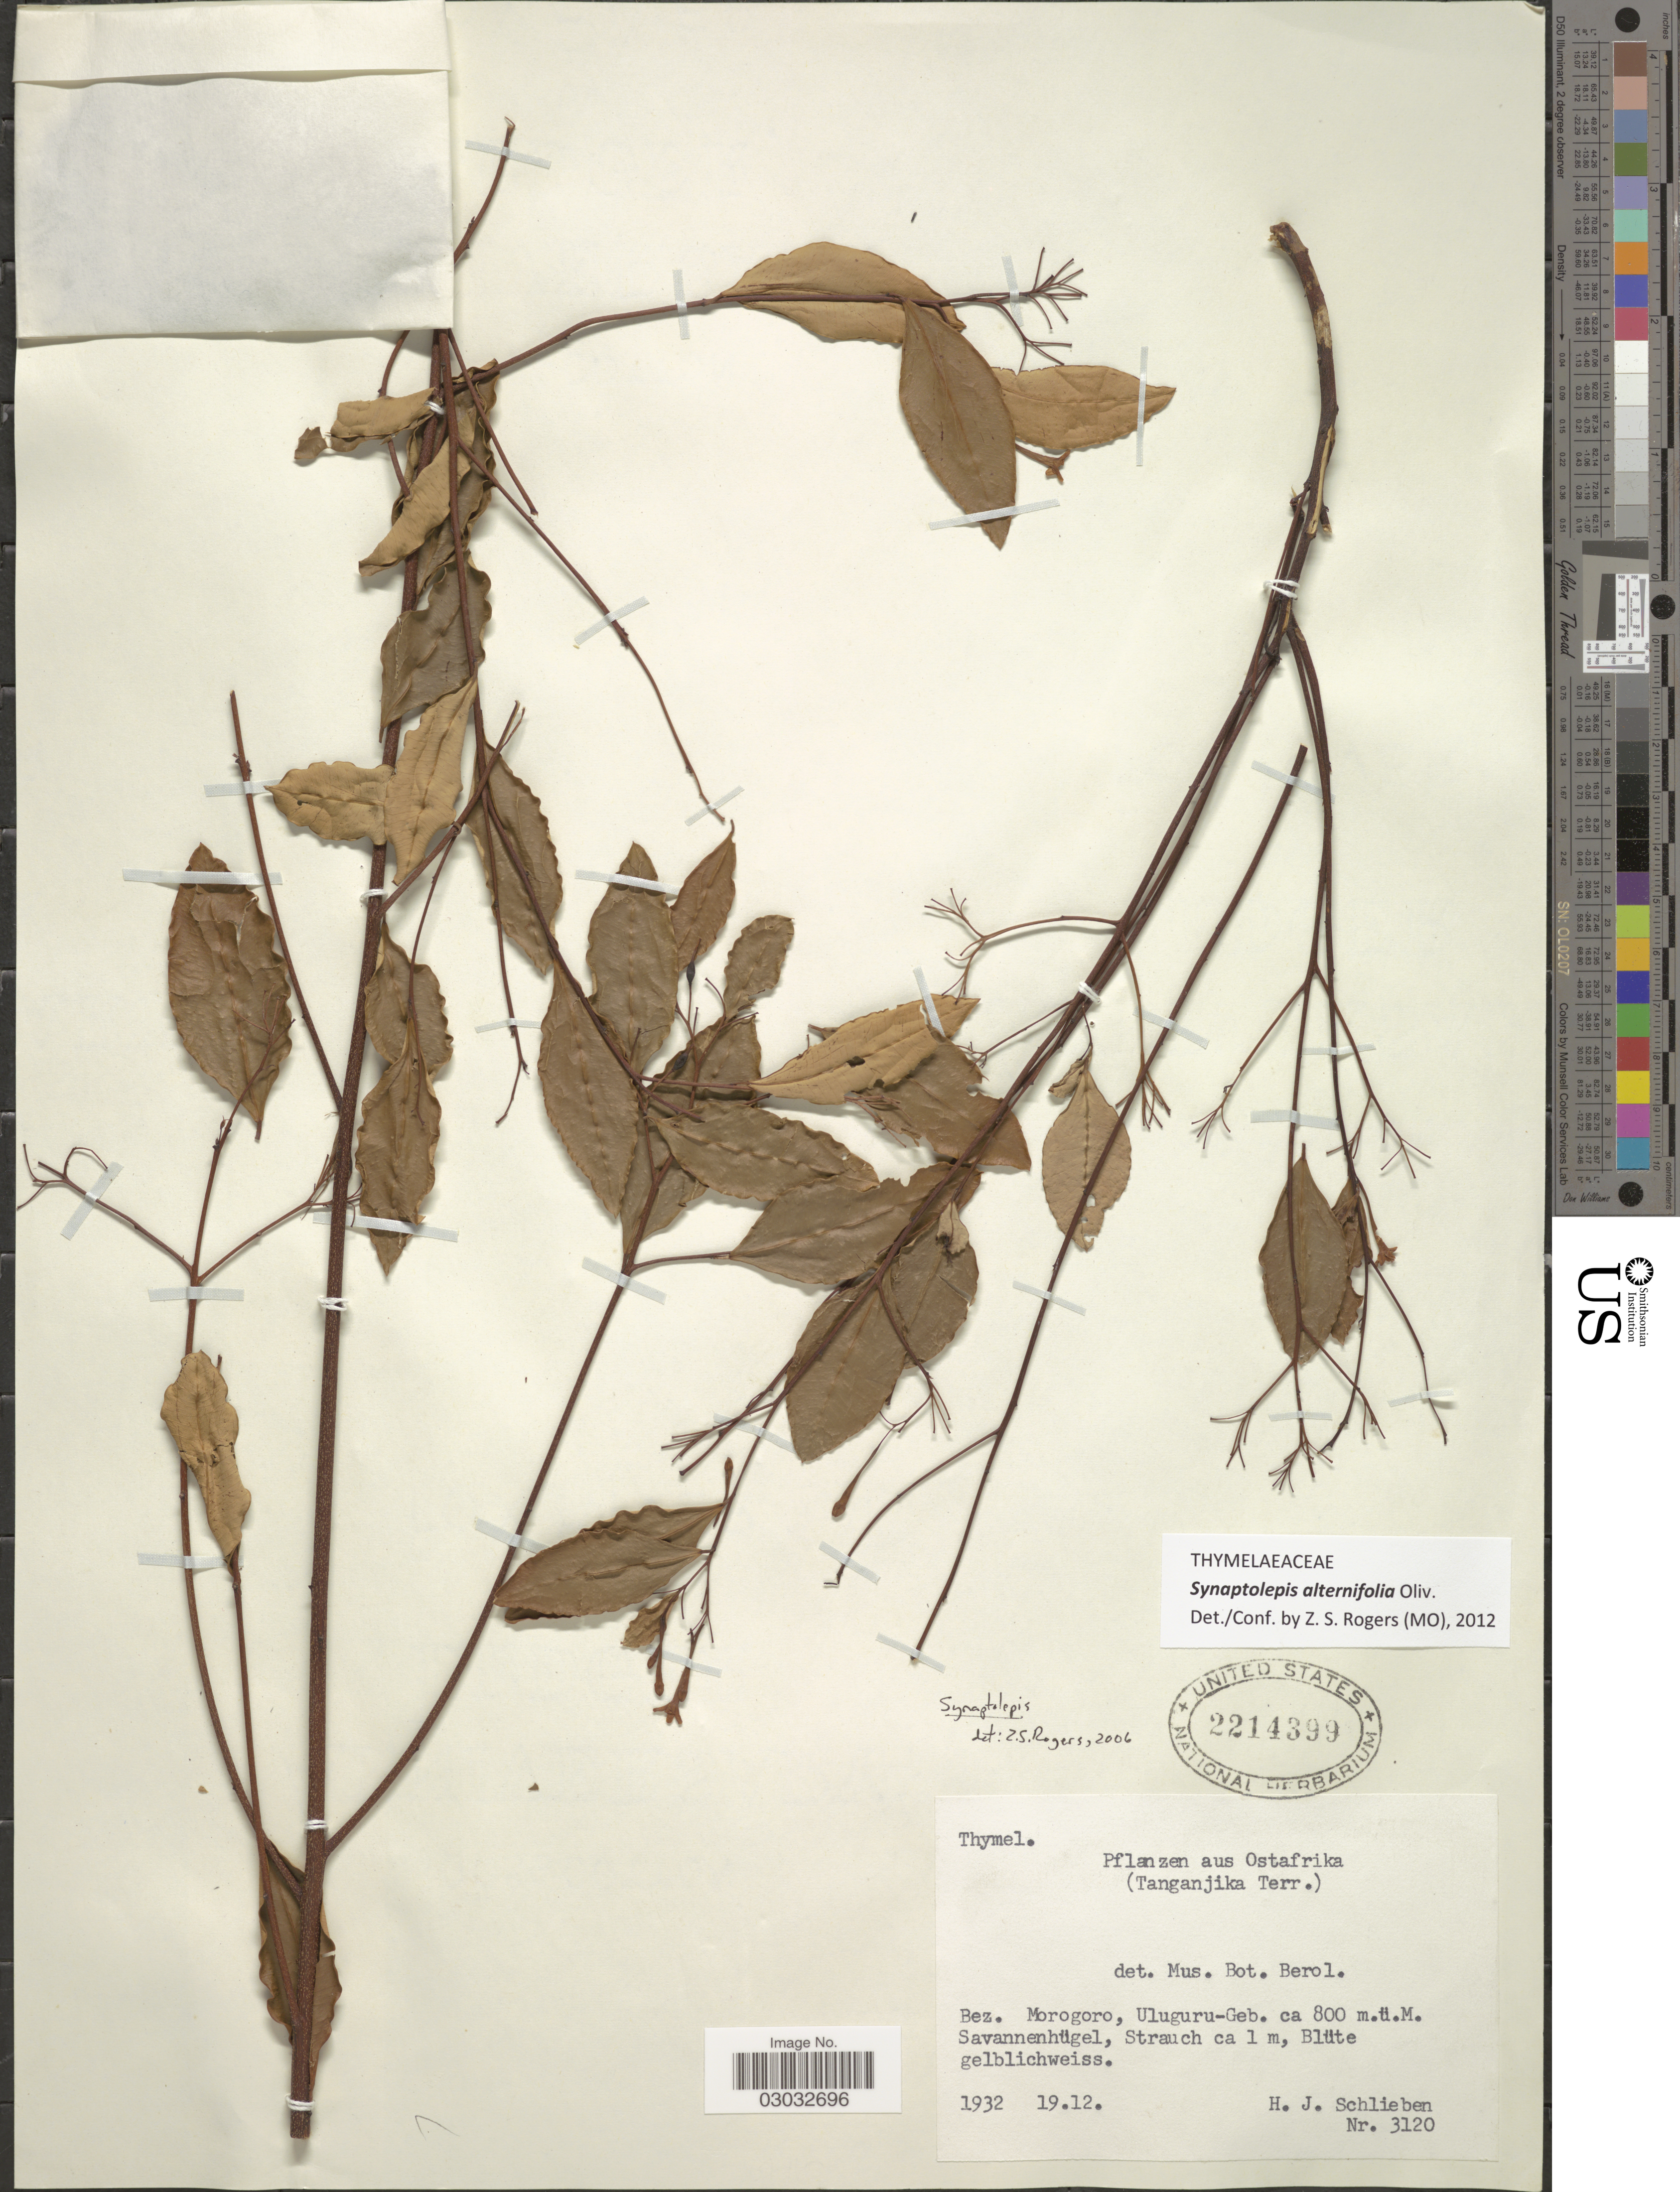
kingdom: Plantae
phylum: Tracheophyta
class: Magnoliopsida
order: Malvales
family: Thymelaeaceae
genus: Synaptolepis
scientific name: Synaptolepis alternifolia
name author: Oliv.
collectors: H. J. Schlieben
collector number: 3120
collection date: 1932-12-19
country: Tanzania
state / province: Morogoro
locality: Ostafrika. (Tanganjika Terr.). Bez. Morogoro, Uluguru-Geb.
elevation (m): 800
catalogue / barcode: US 2214399